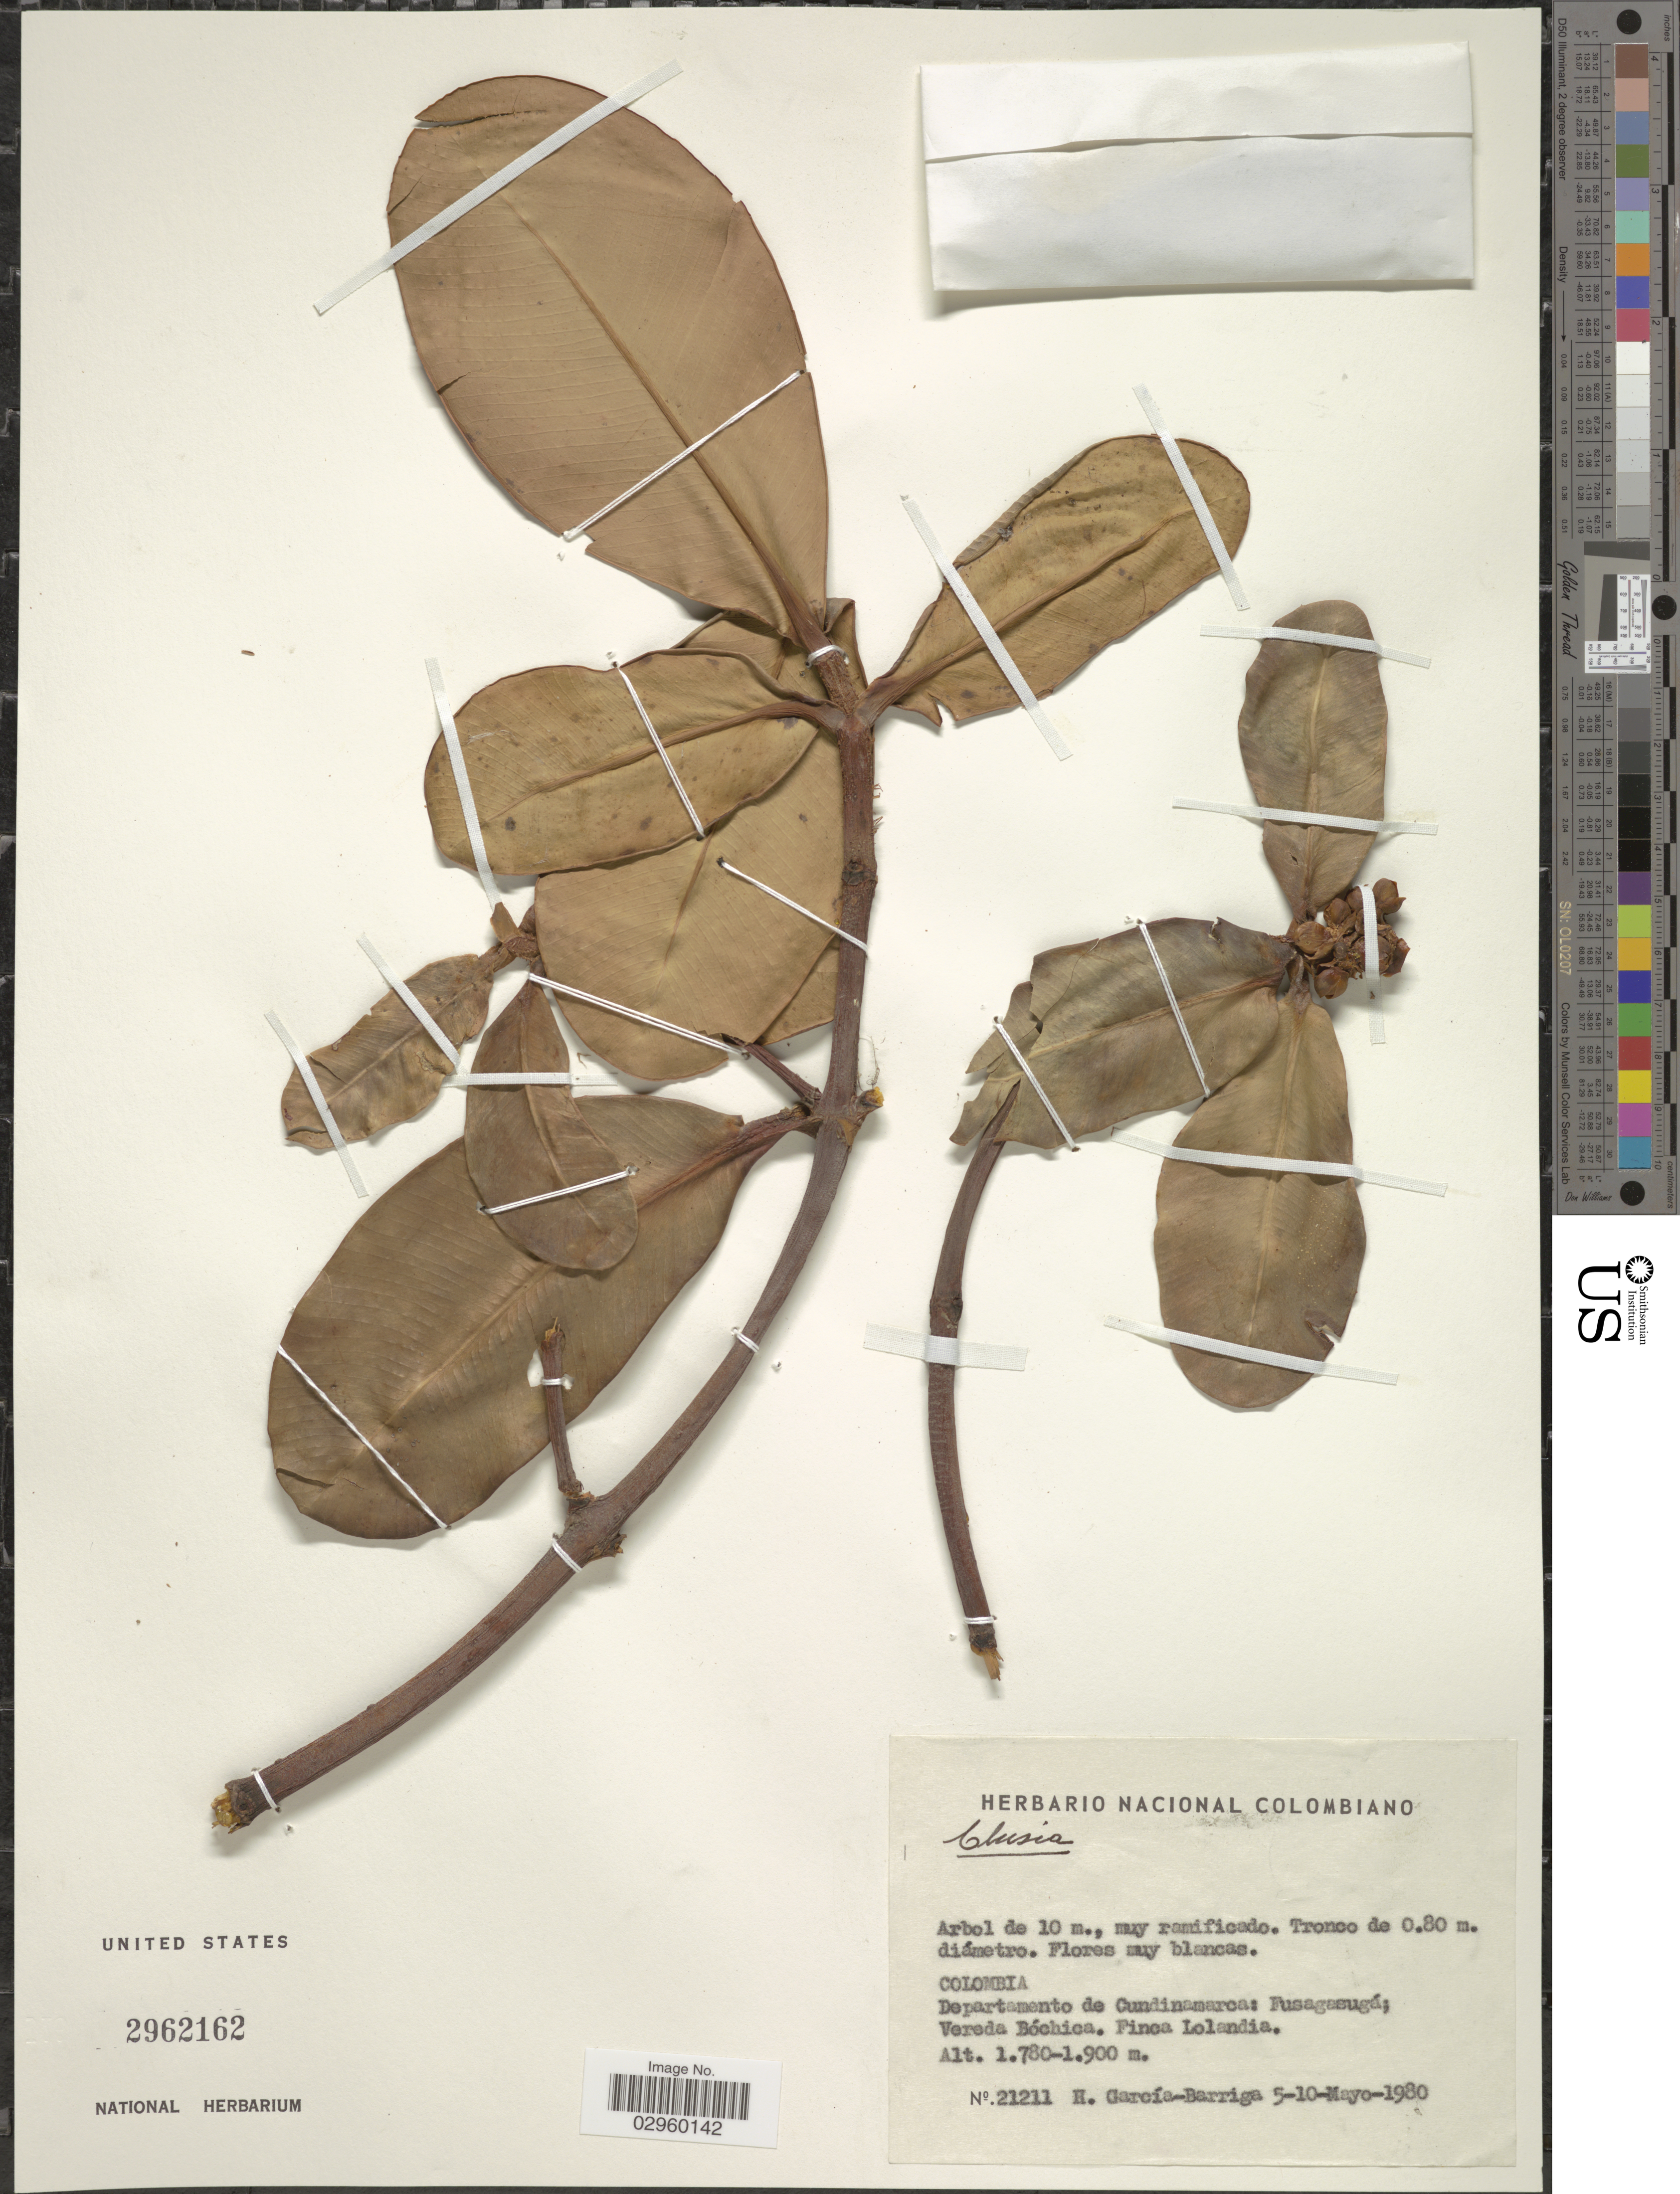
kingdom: Plantae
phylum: Tracheophyta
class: Magnoliopsida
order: Malpighiales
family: Clusiaceae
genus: Clusia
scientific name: Clusia sp.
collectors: H. García Barriga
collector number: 21211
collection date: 1980-05-05/1980-05-10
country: Colombia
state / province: Cundinamarca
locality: Departamento de Cundinamarca: Fusagasugá; Vereda Bóchica, Finca Lolandia.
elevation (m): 1780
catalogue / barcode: US 2962162